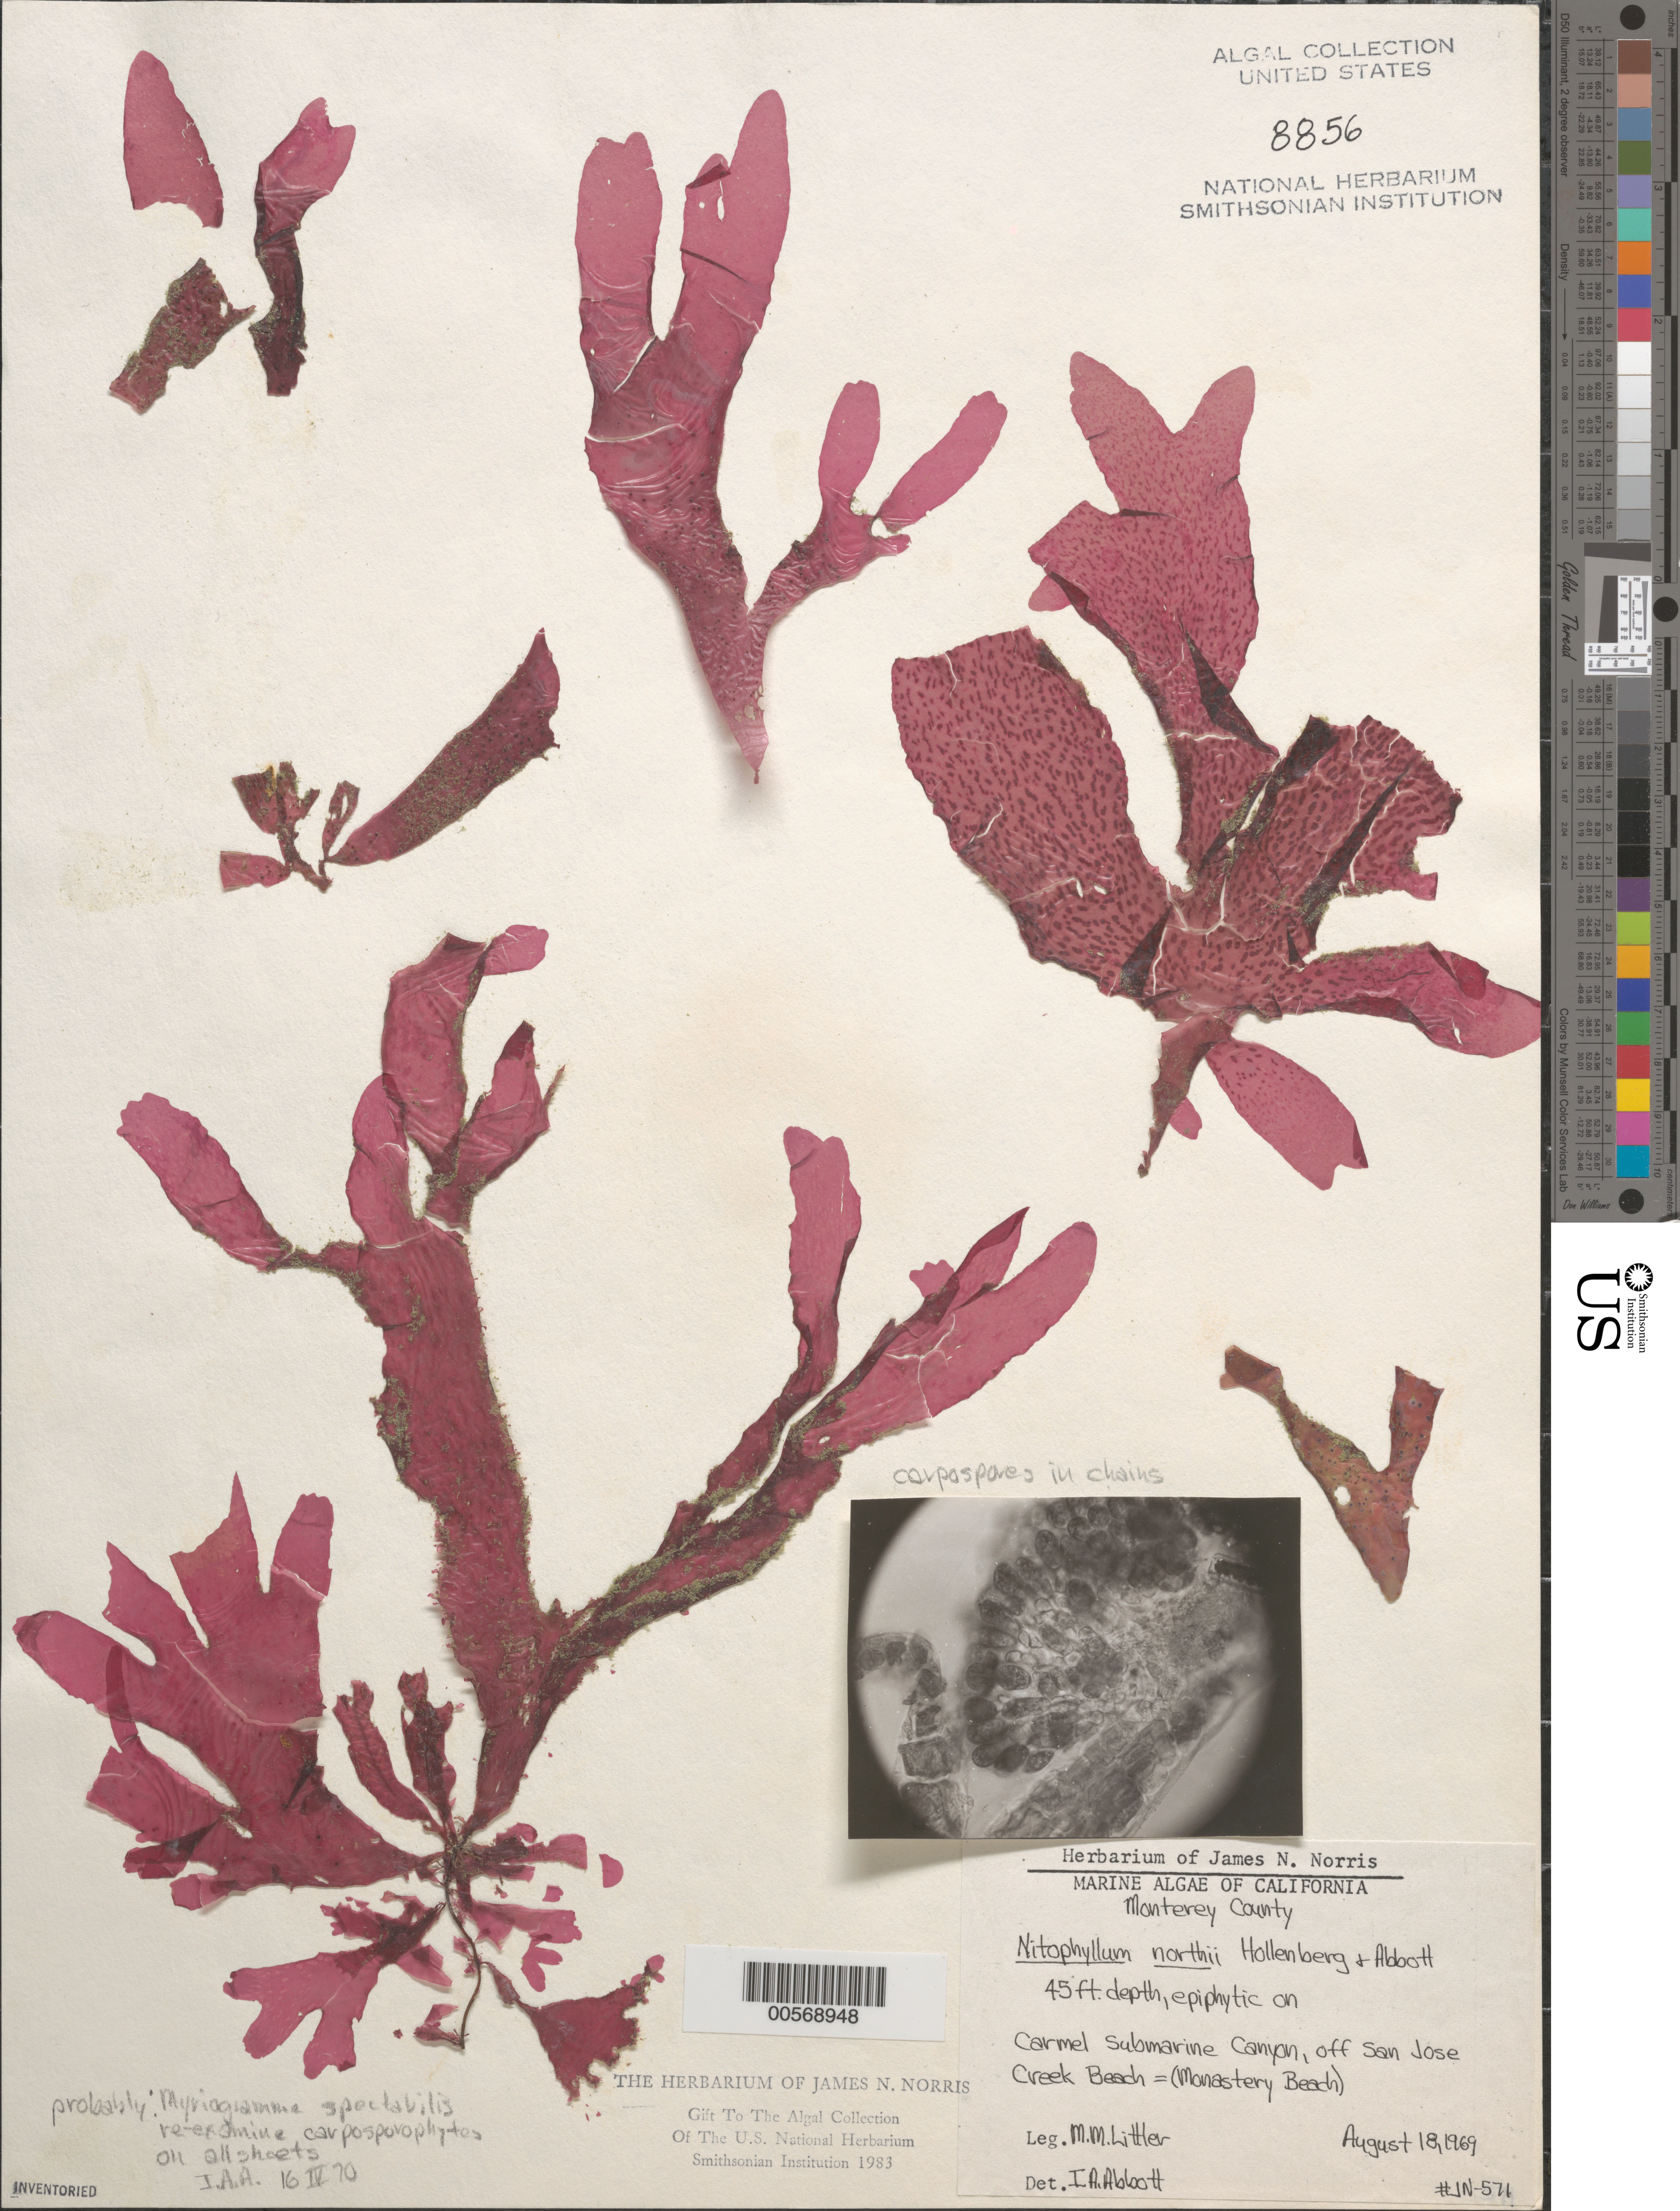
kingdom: Plantae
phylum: Rhodophyta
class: Florideophyceae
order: Ceramiales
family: Delesseriaceae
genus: Nitophyllum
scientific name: Nitophyllum northii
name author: Hollenb. & I.A. Abbott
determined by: Abbott, Isabella A.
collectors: M. M. Littler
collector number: Jn-571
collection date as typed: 18 Aug 1969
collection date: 1969-08-18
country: United States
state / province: California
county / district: Monterey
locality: Carmel Submarine Canyon, off San Jose Creek Beach (Monastery Beach)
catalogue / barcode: US 8856